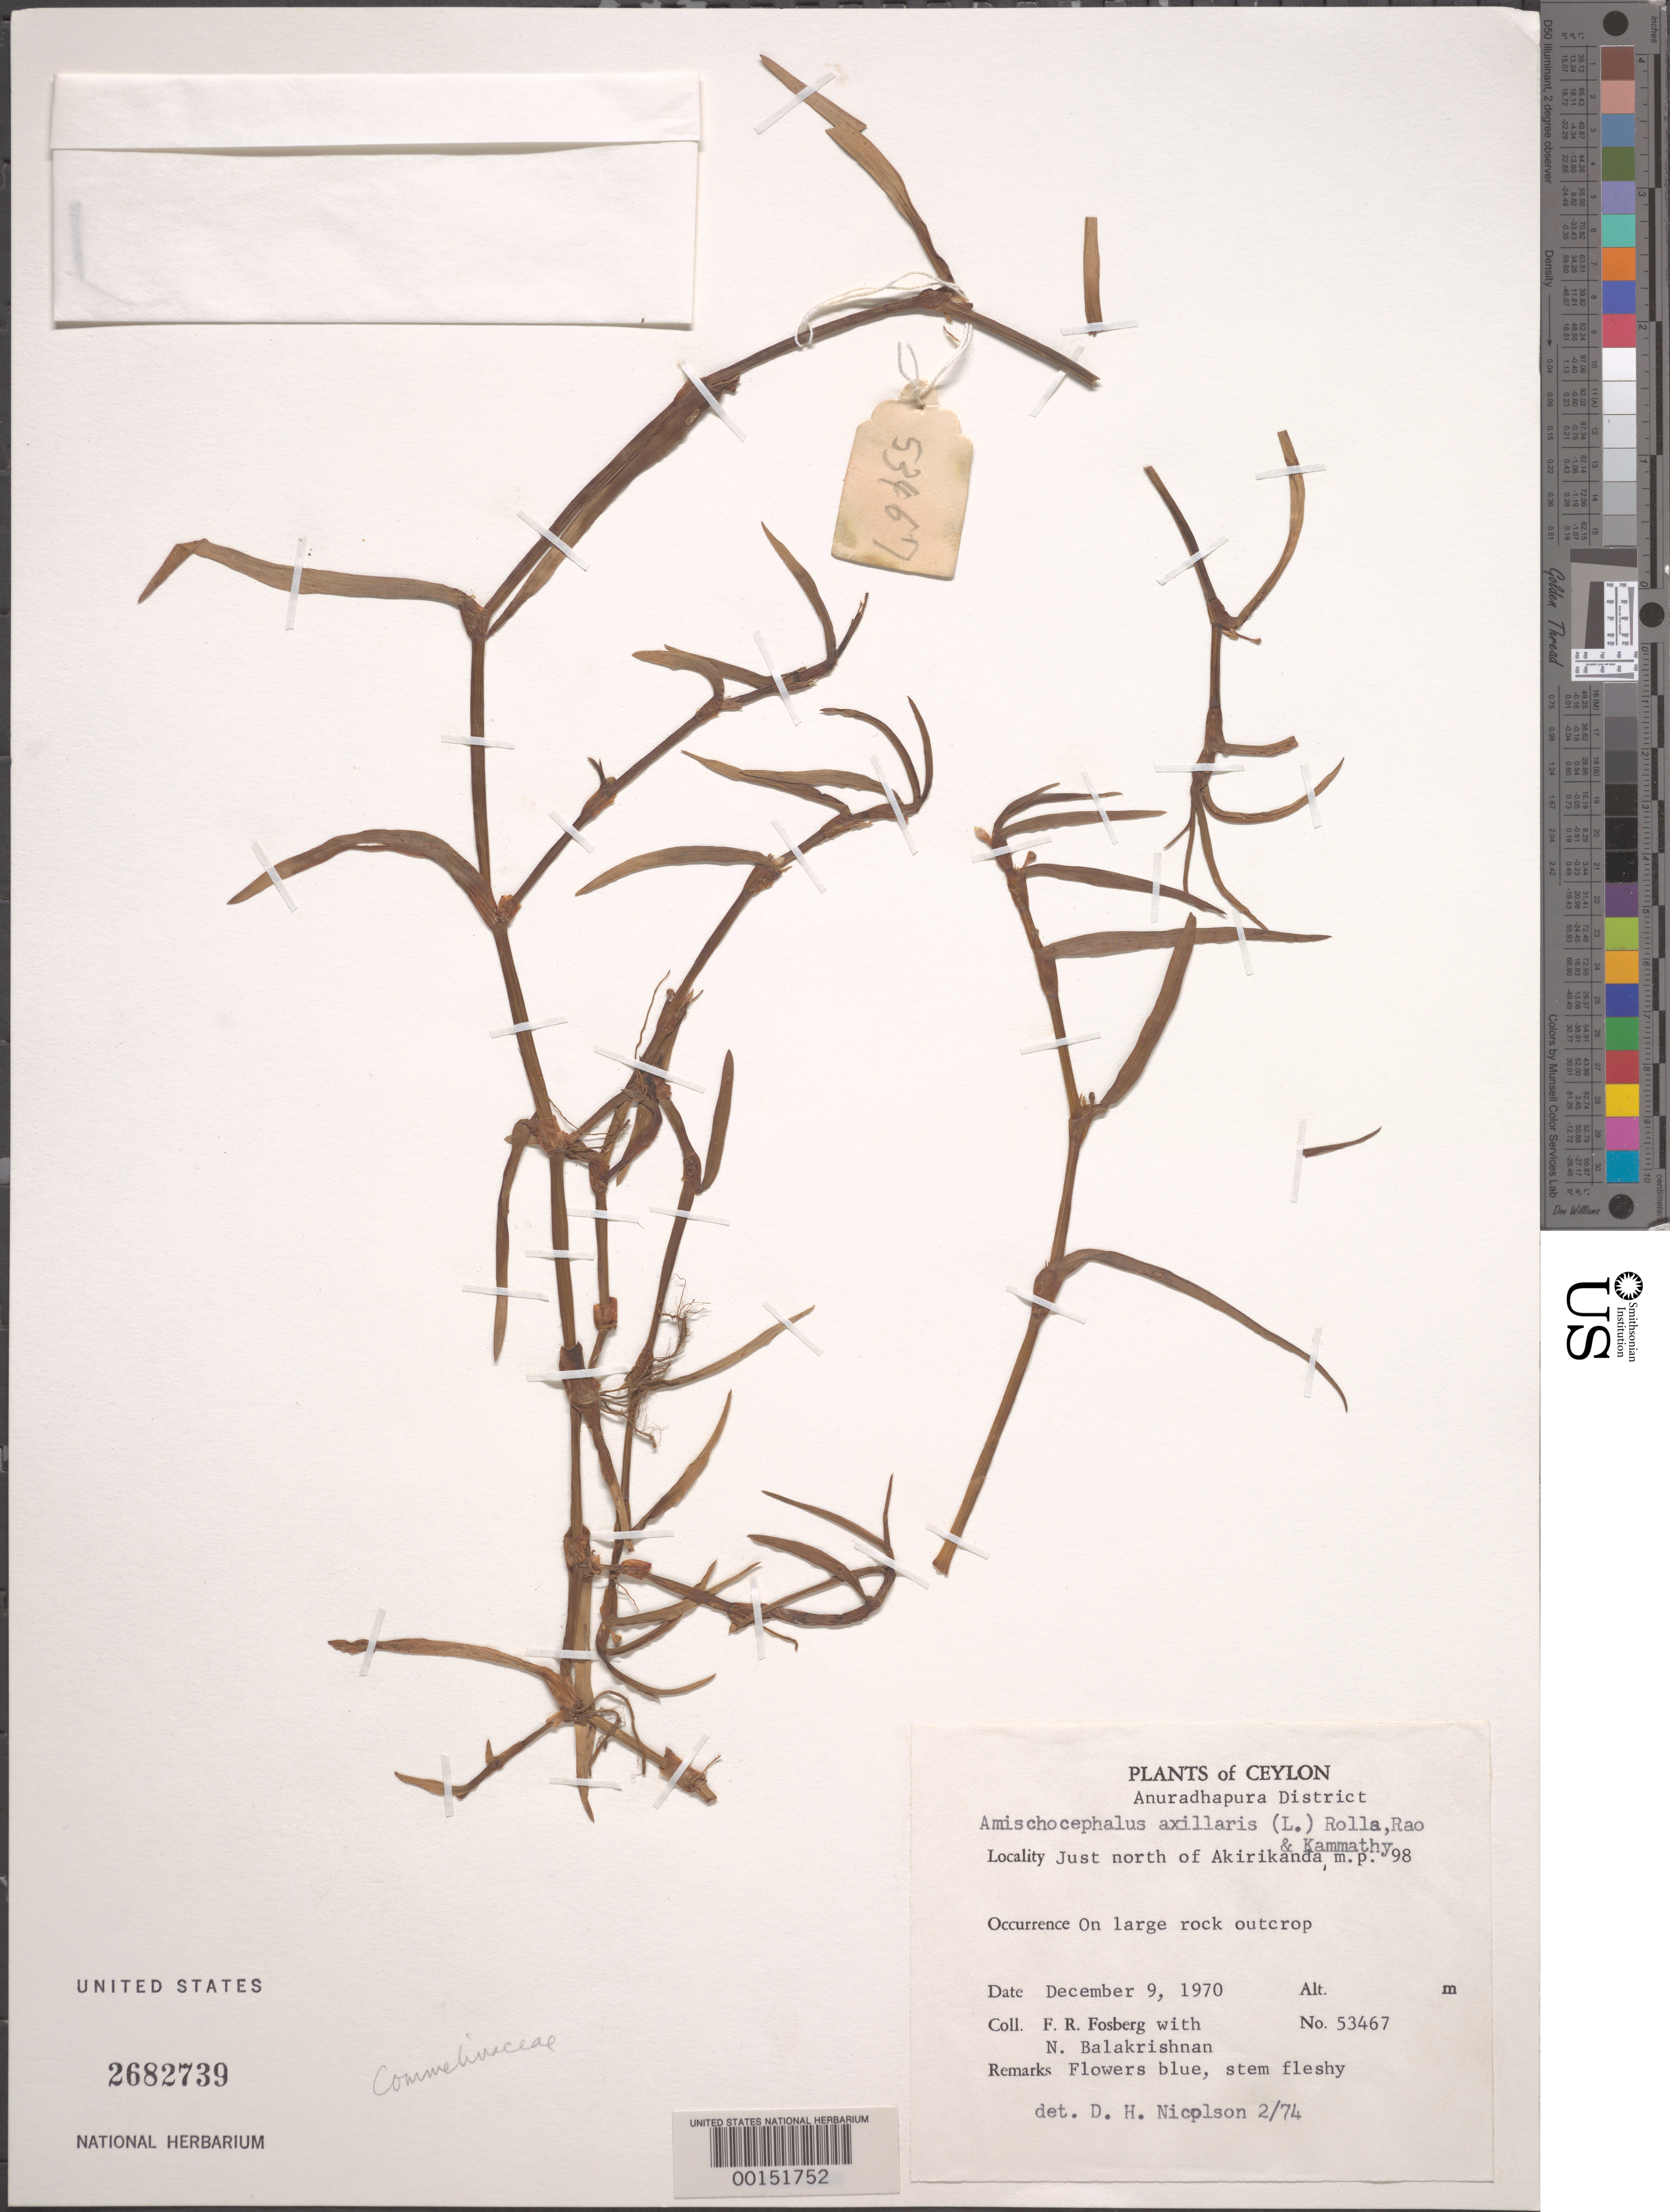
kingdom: Plantae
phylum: Tracheophyta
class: Liliopsida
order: Commelinales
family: Commelinaceae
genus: Cyanotis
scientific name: Cyanotis axillaris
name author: (L.) D. Don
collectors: F. R. Fosberg & N. Balakrishnan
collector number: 53467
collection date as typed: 09 Dec 1970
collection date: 1970-12-09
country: Sri Lanka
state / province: North Central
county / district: Anuradhapura Dist.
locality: N of akirikanda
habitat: Large rock outcrop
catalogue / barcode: US 2682739